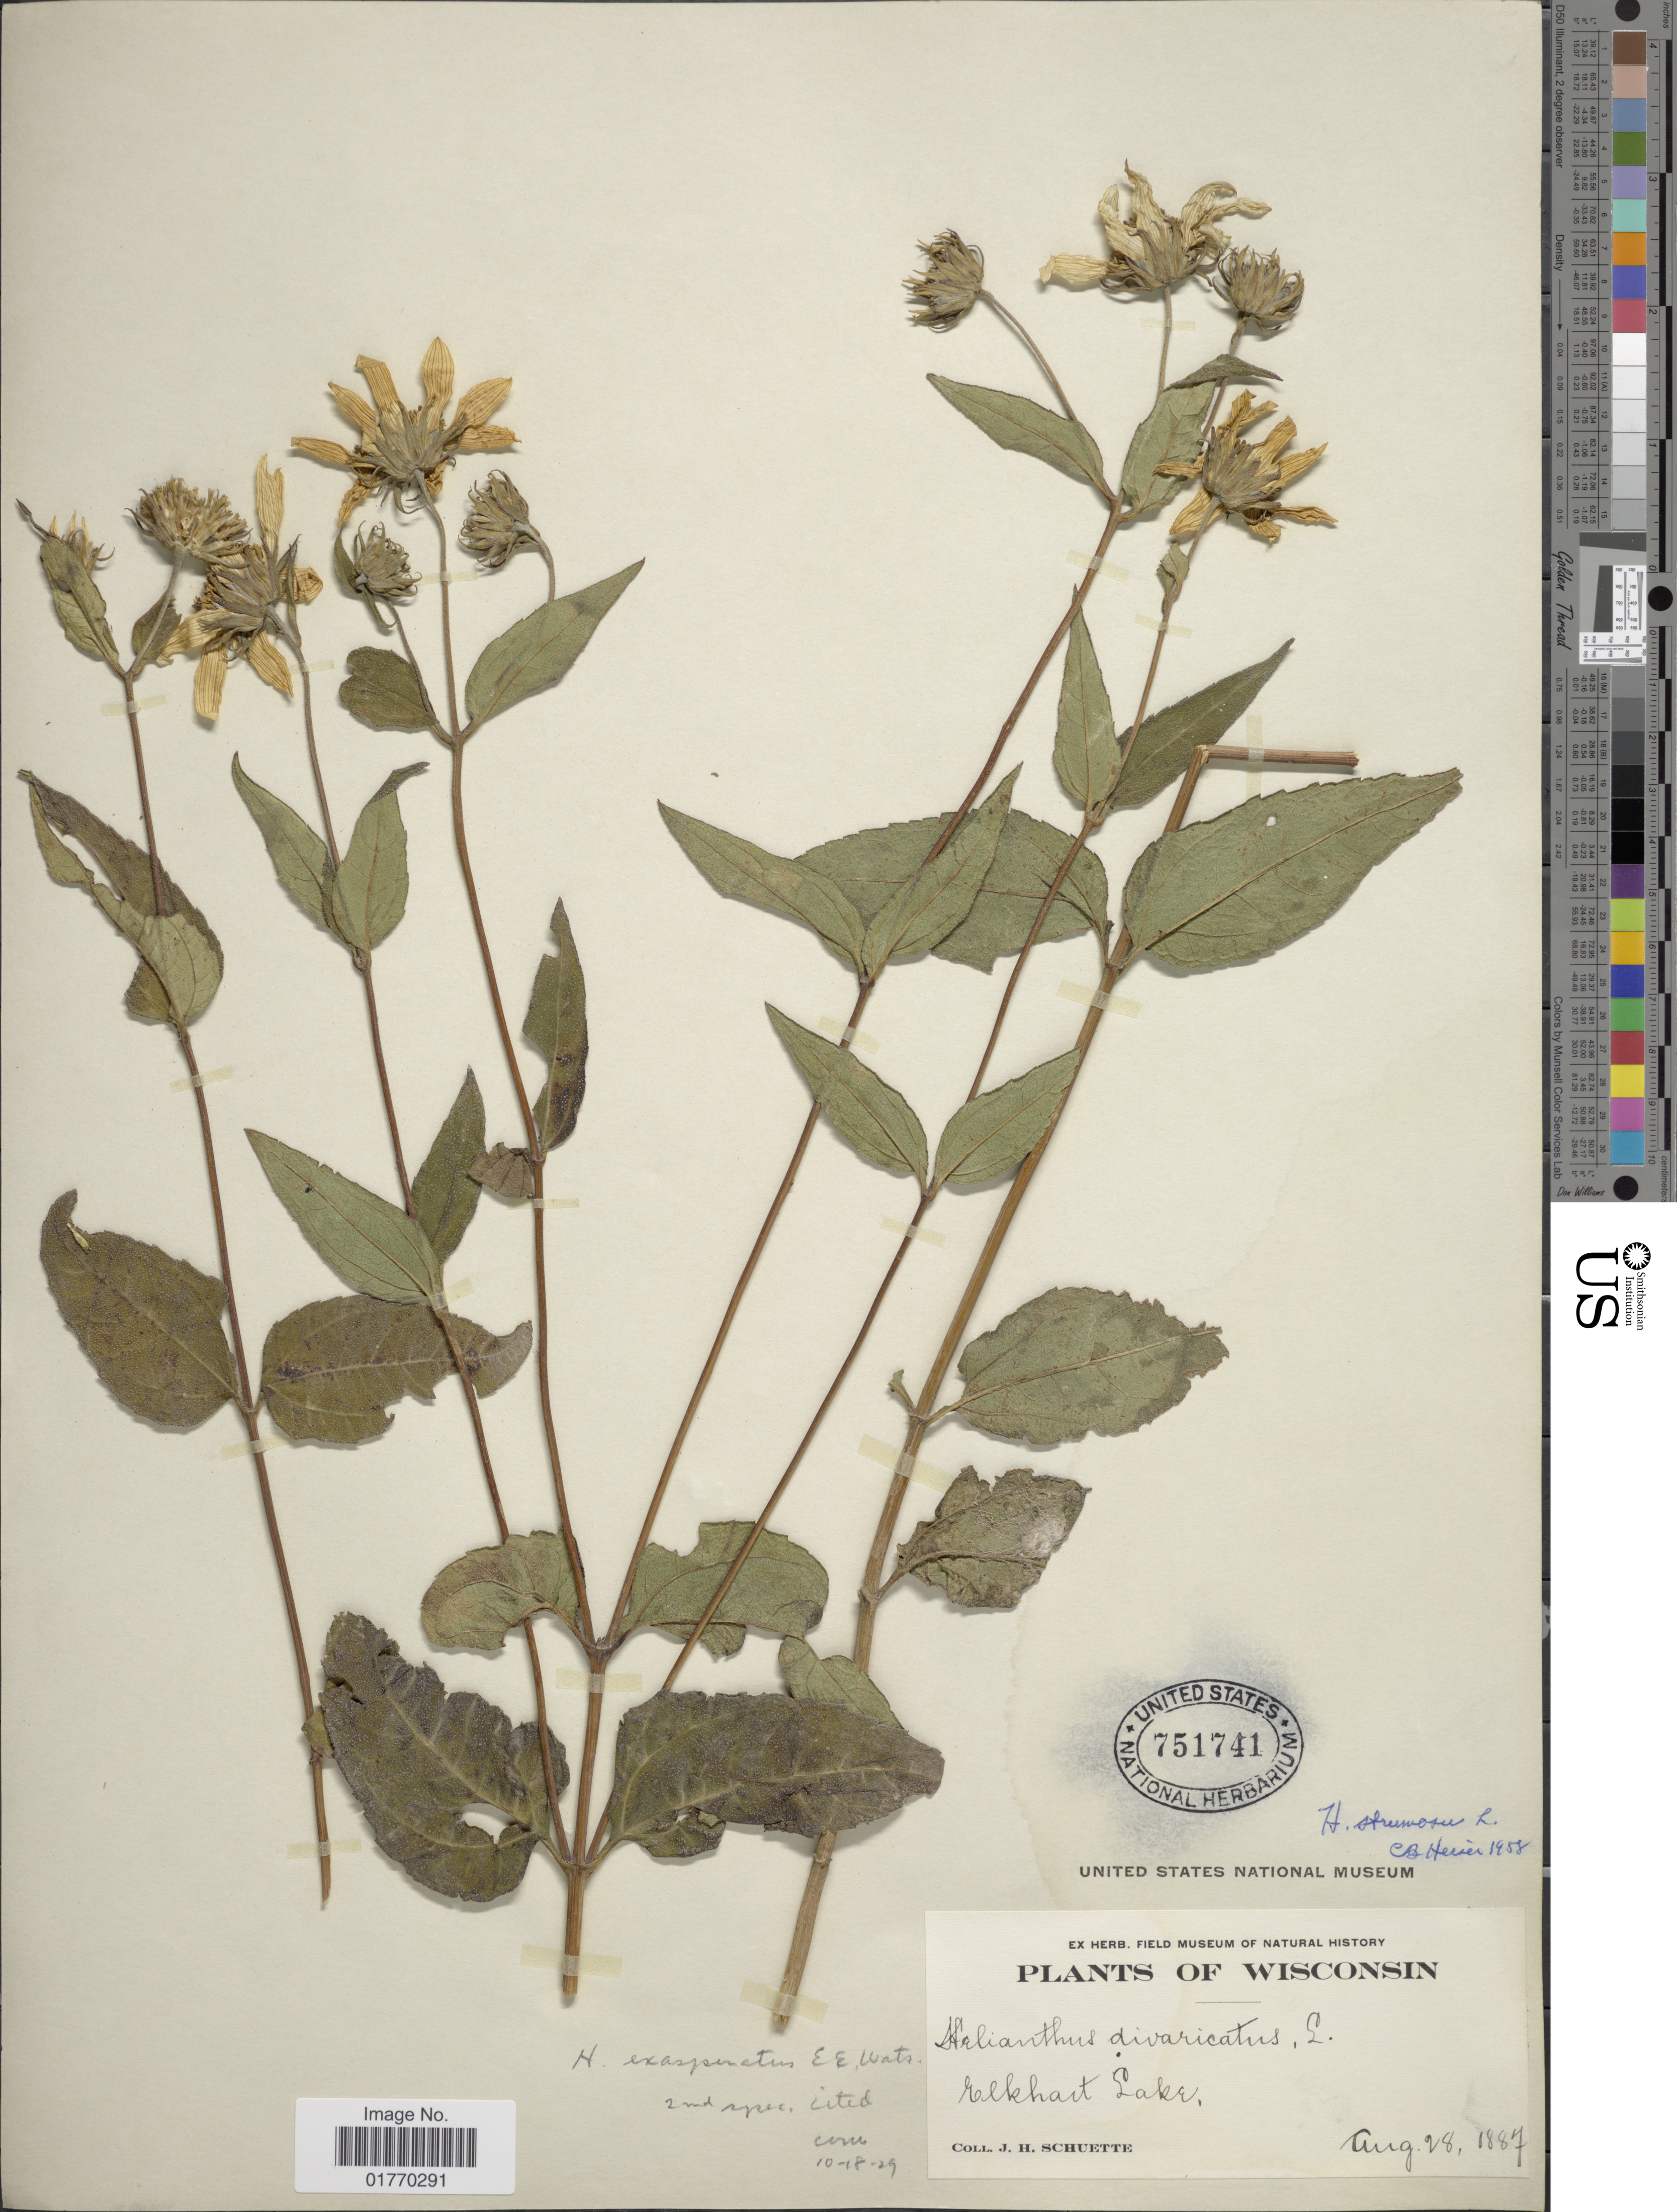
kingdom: Plantae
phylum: Tracheophyta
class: Magnoliopsida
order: Asterales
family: Asteraceae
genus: Helianthus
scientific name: Helianthus exasperatus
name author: E. Watson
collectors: J. H. Schuette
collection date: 1887-08-28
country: United States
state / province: Wisconsin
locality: Elkhart Lake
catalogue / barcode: US 751741